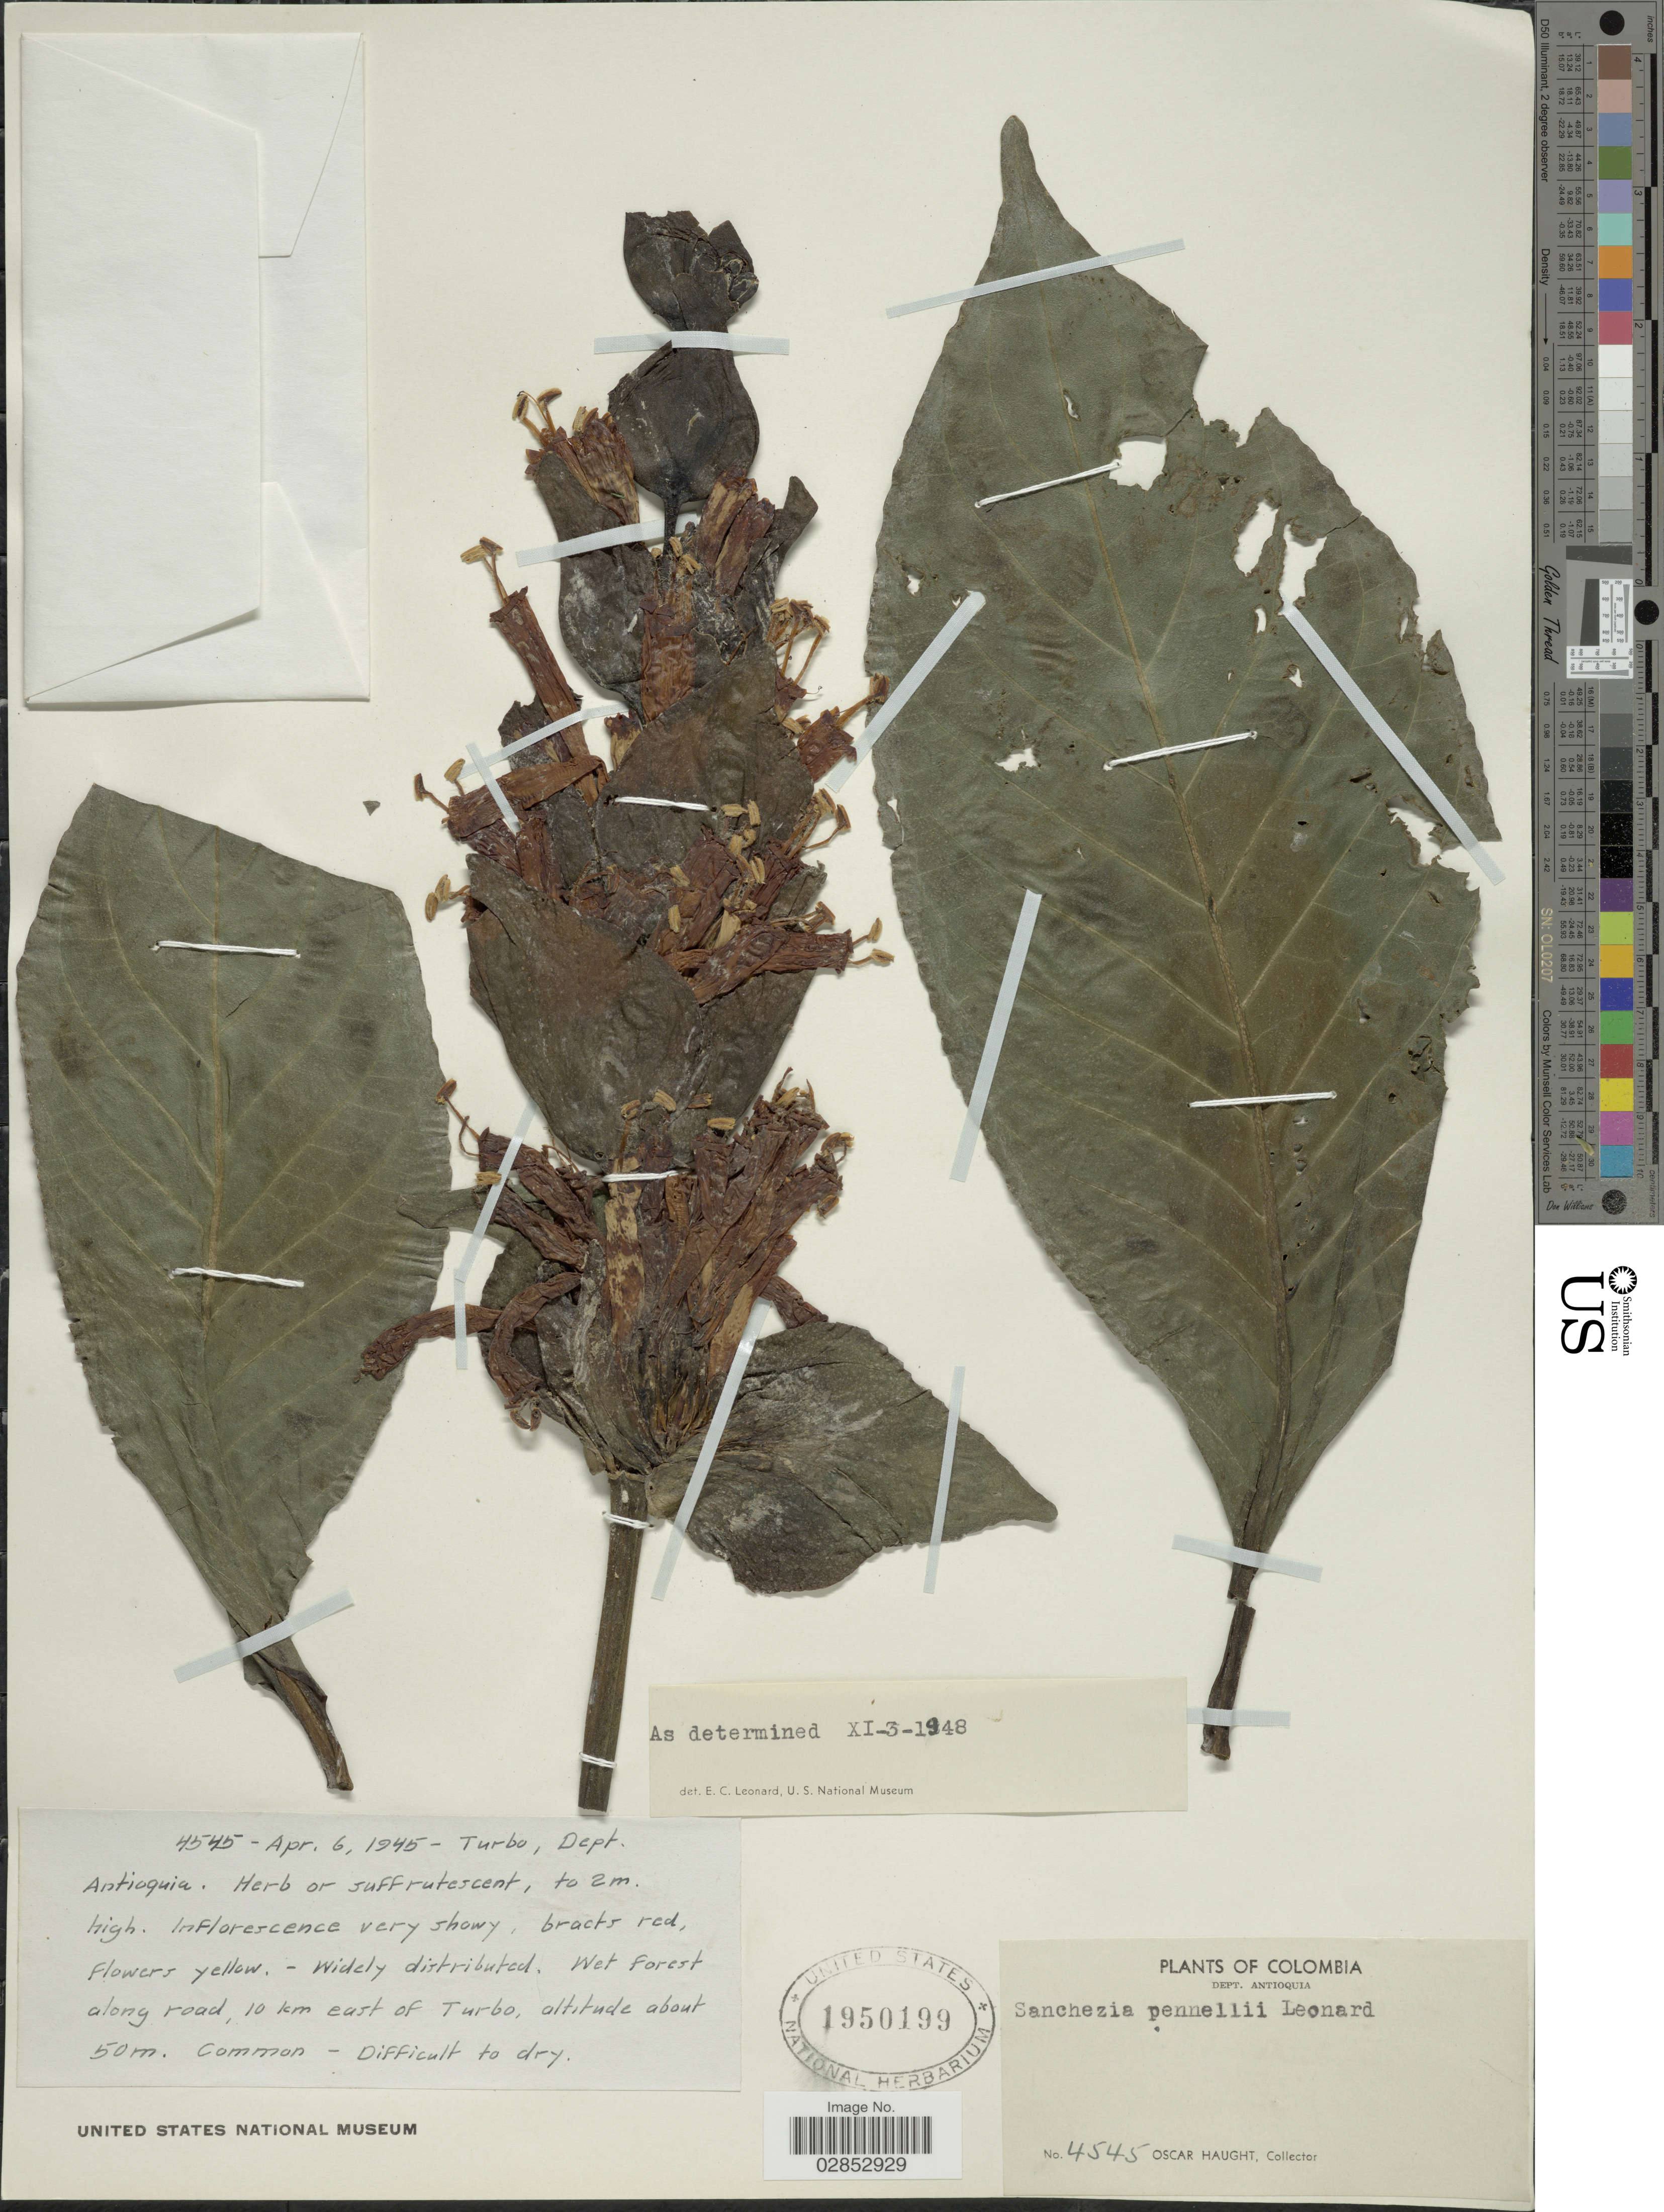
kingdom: Plantae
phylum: Tracheophyta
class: Magnoliopsida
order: Lamiales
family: Acanthaceae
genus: Sanchezia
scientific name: Sanchezia macrocnemis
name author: (Nees) Wassh.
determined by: Azevedo, Igor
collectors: O. L. Haught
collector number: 4545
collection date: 1945-04-06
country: Colombia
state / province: Antioquia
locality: Turbo, Dept. Antioquia.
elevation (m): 50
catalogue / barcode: US 1950199